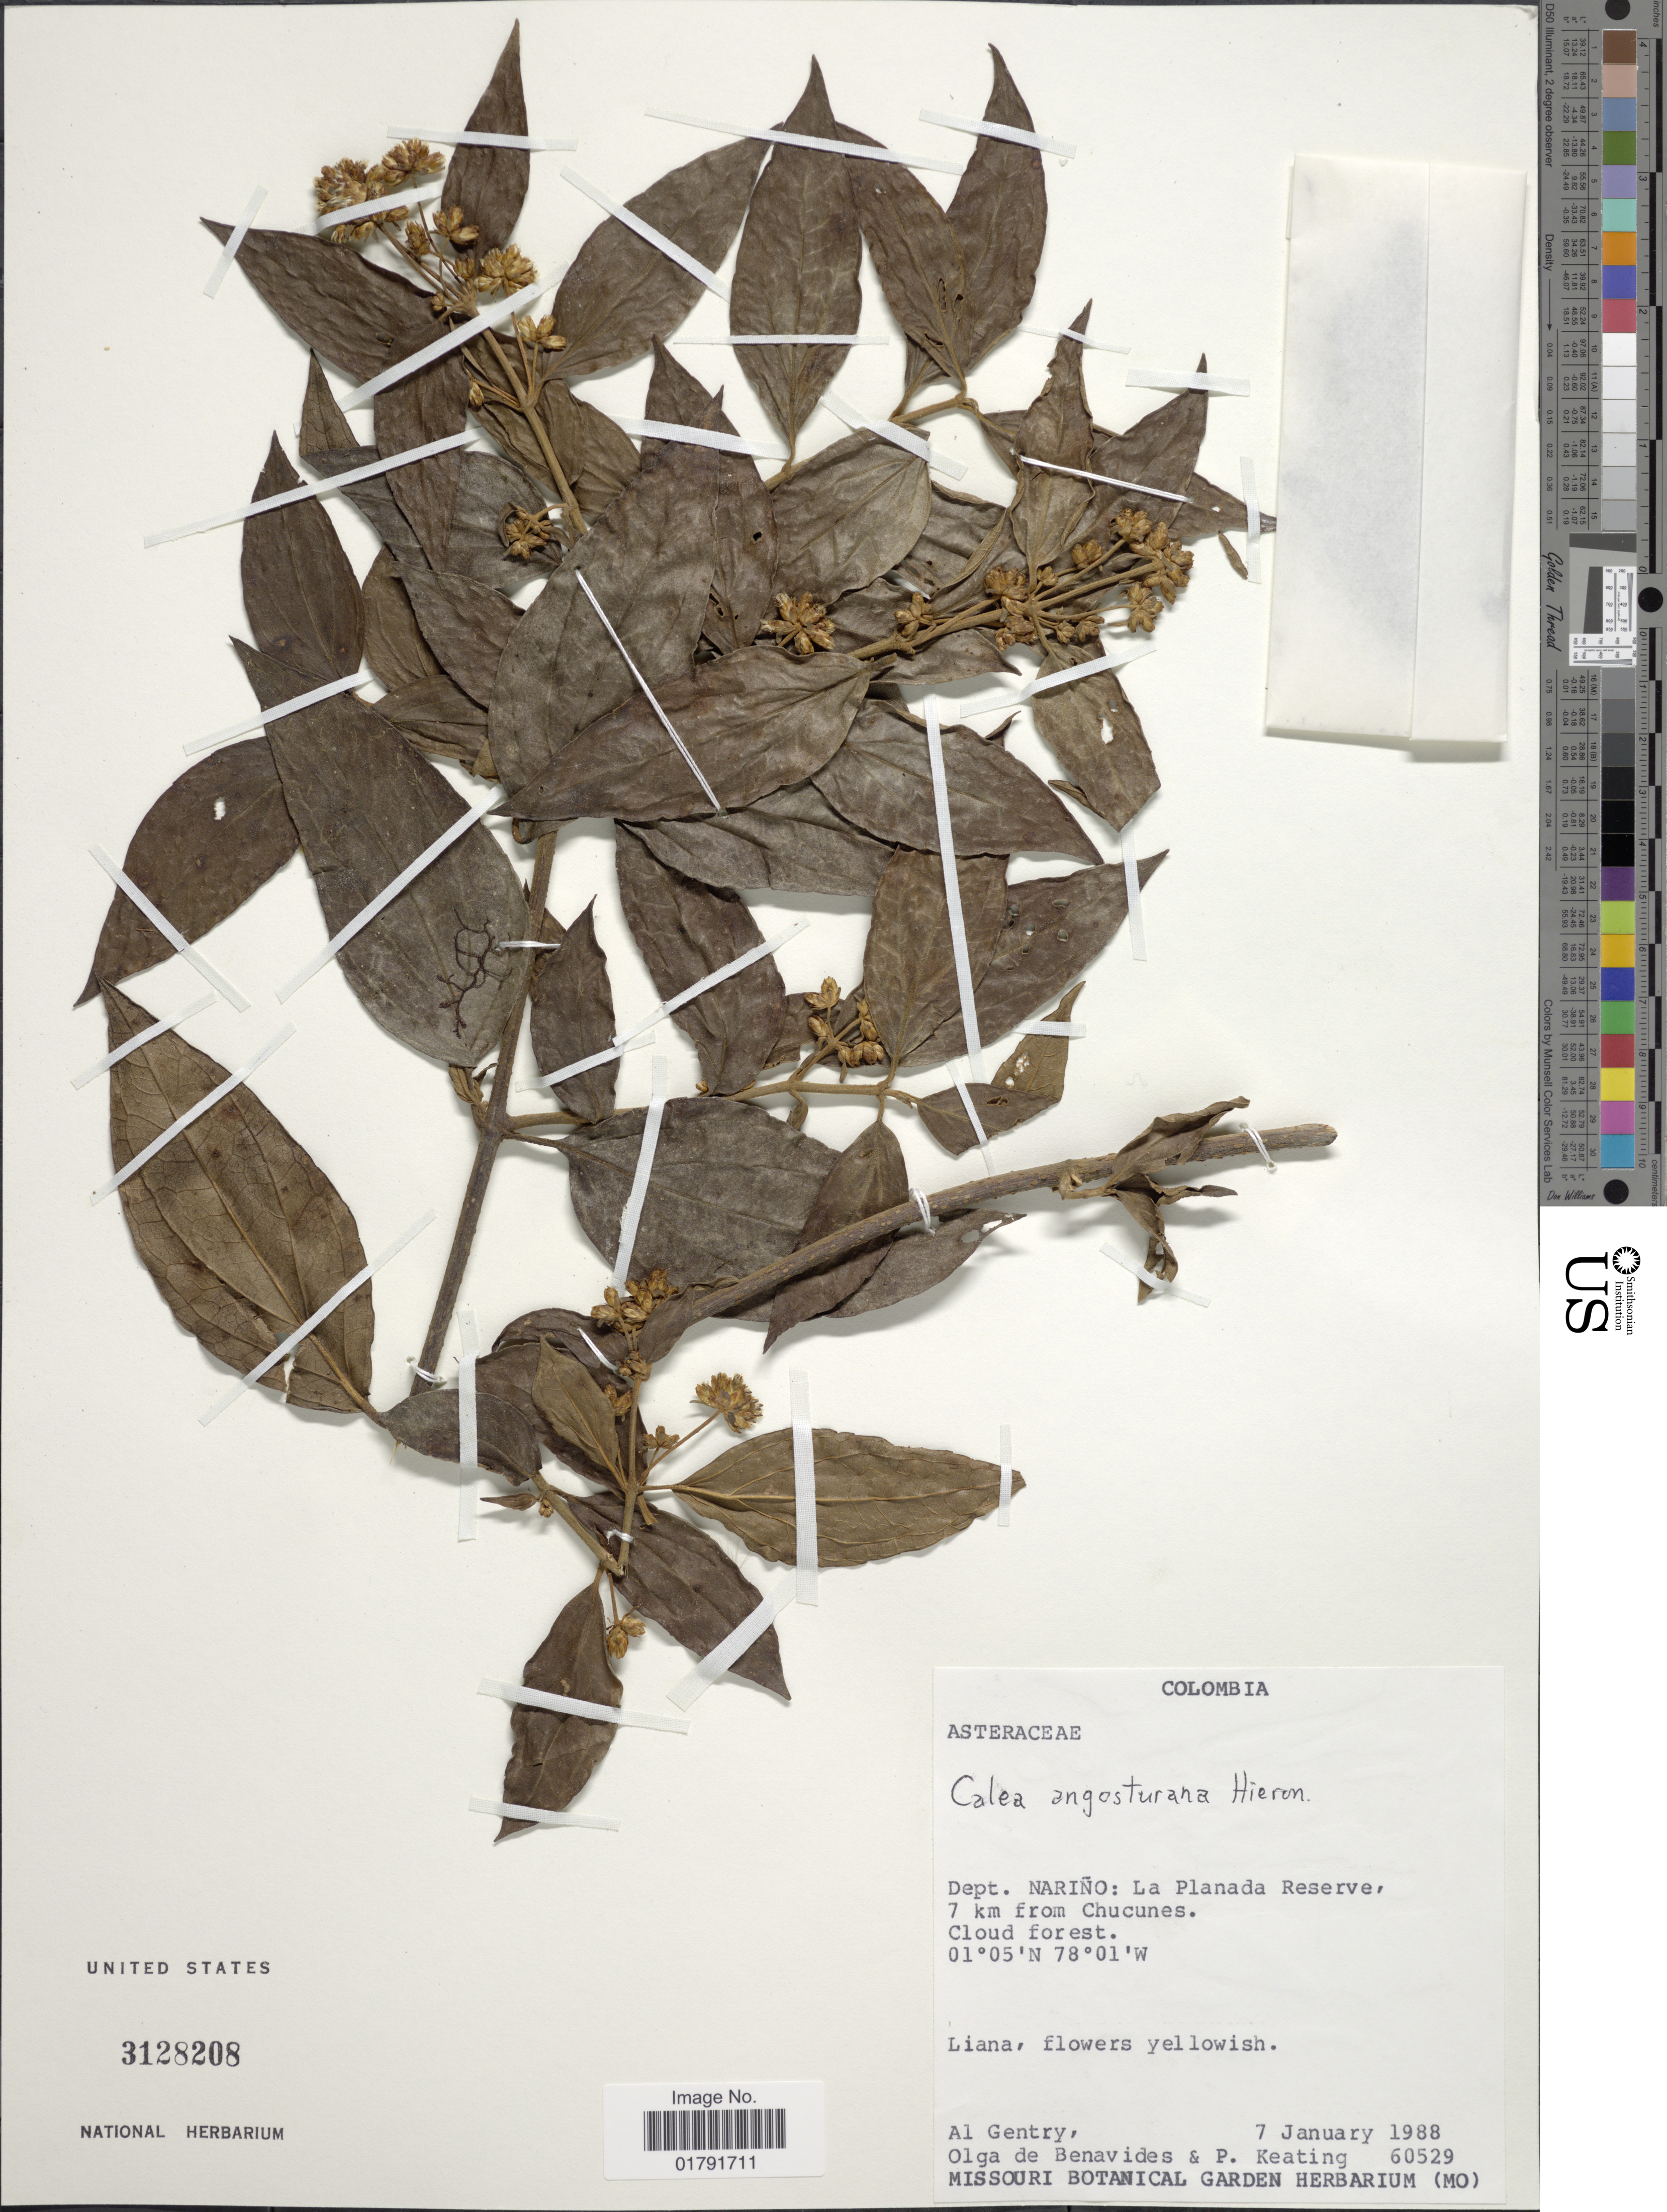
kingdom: Plantae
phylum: Tracheophyta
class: Magnoliopsida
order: Asterales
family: Asteraceae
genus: Calea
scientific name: Calea angosturana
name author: Hieron.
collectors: A. H. Gentry, Olga S. de Benavides & P. Keating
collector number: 60529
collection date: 1988-01-07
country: Colombia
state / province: Nariño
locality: La Planada Reserve, 7 km from Chuchunes, cloud forest.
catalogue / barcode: US 3128208